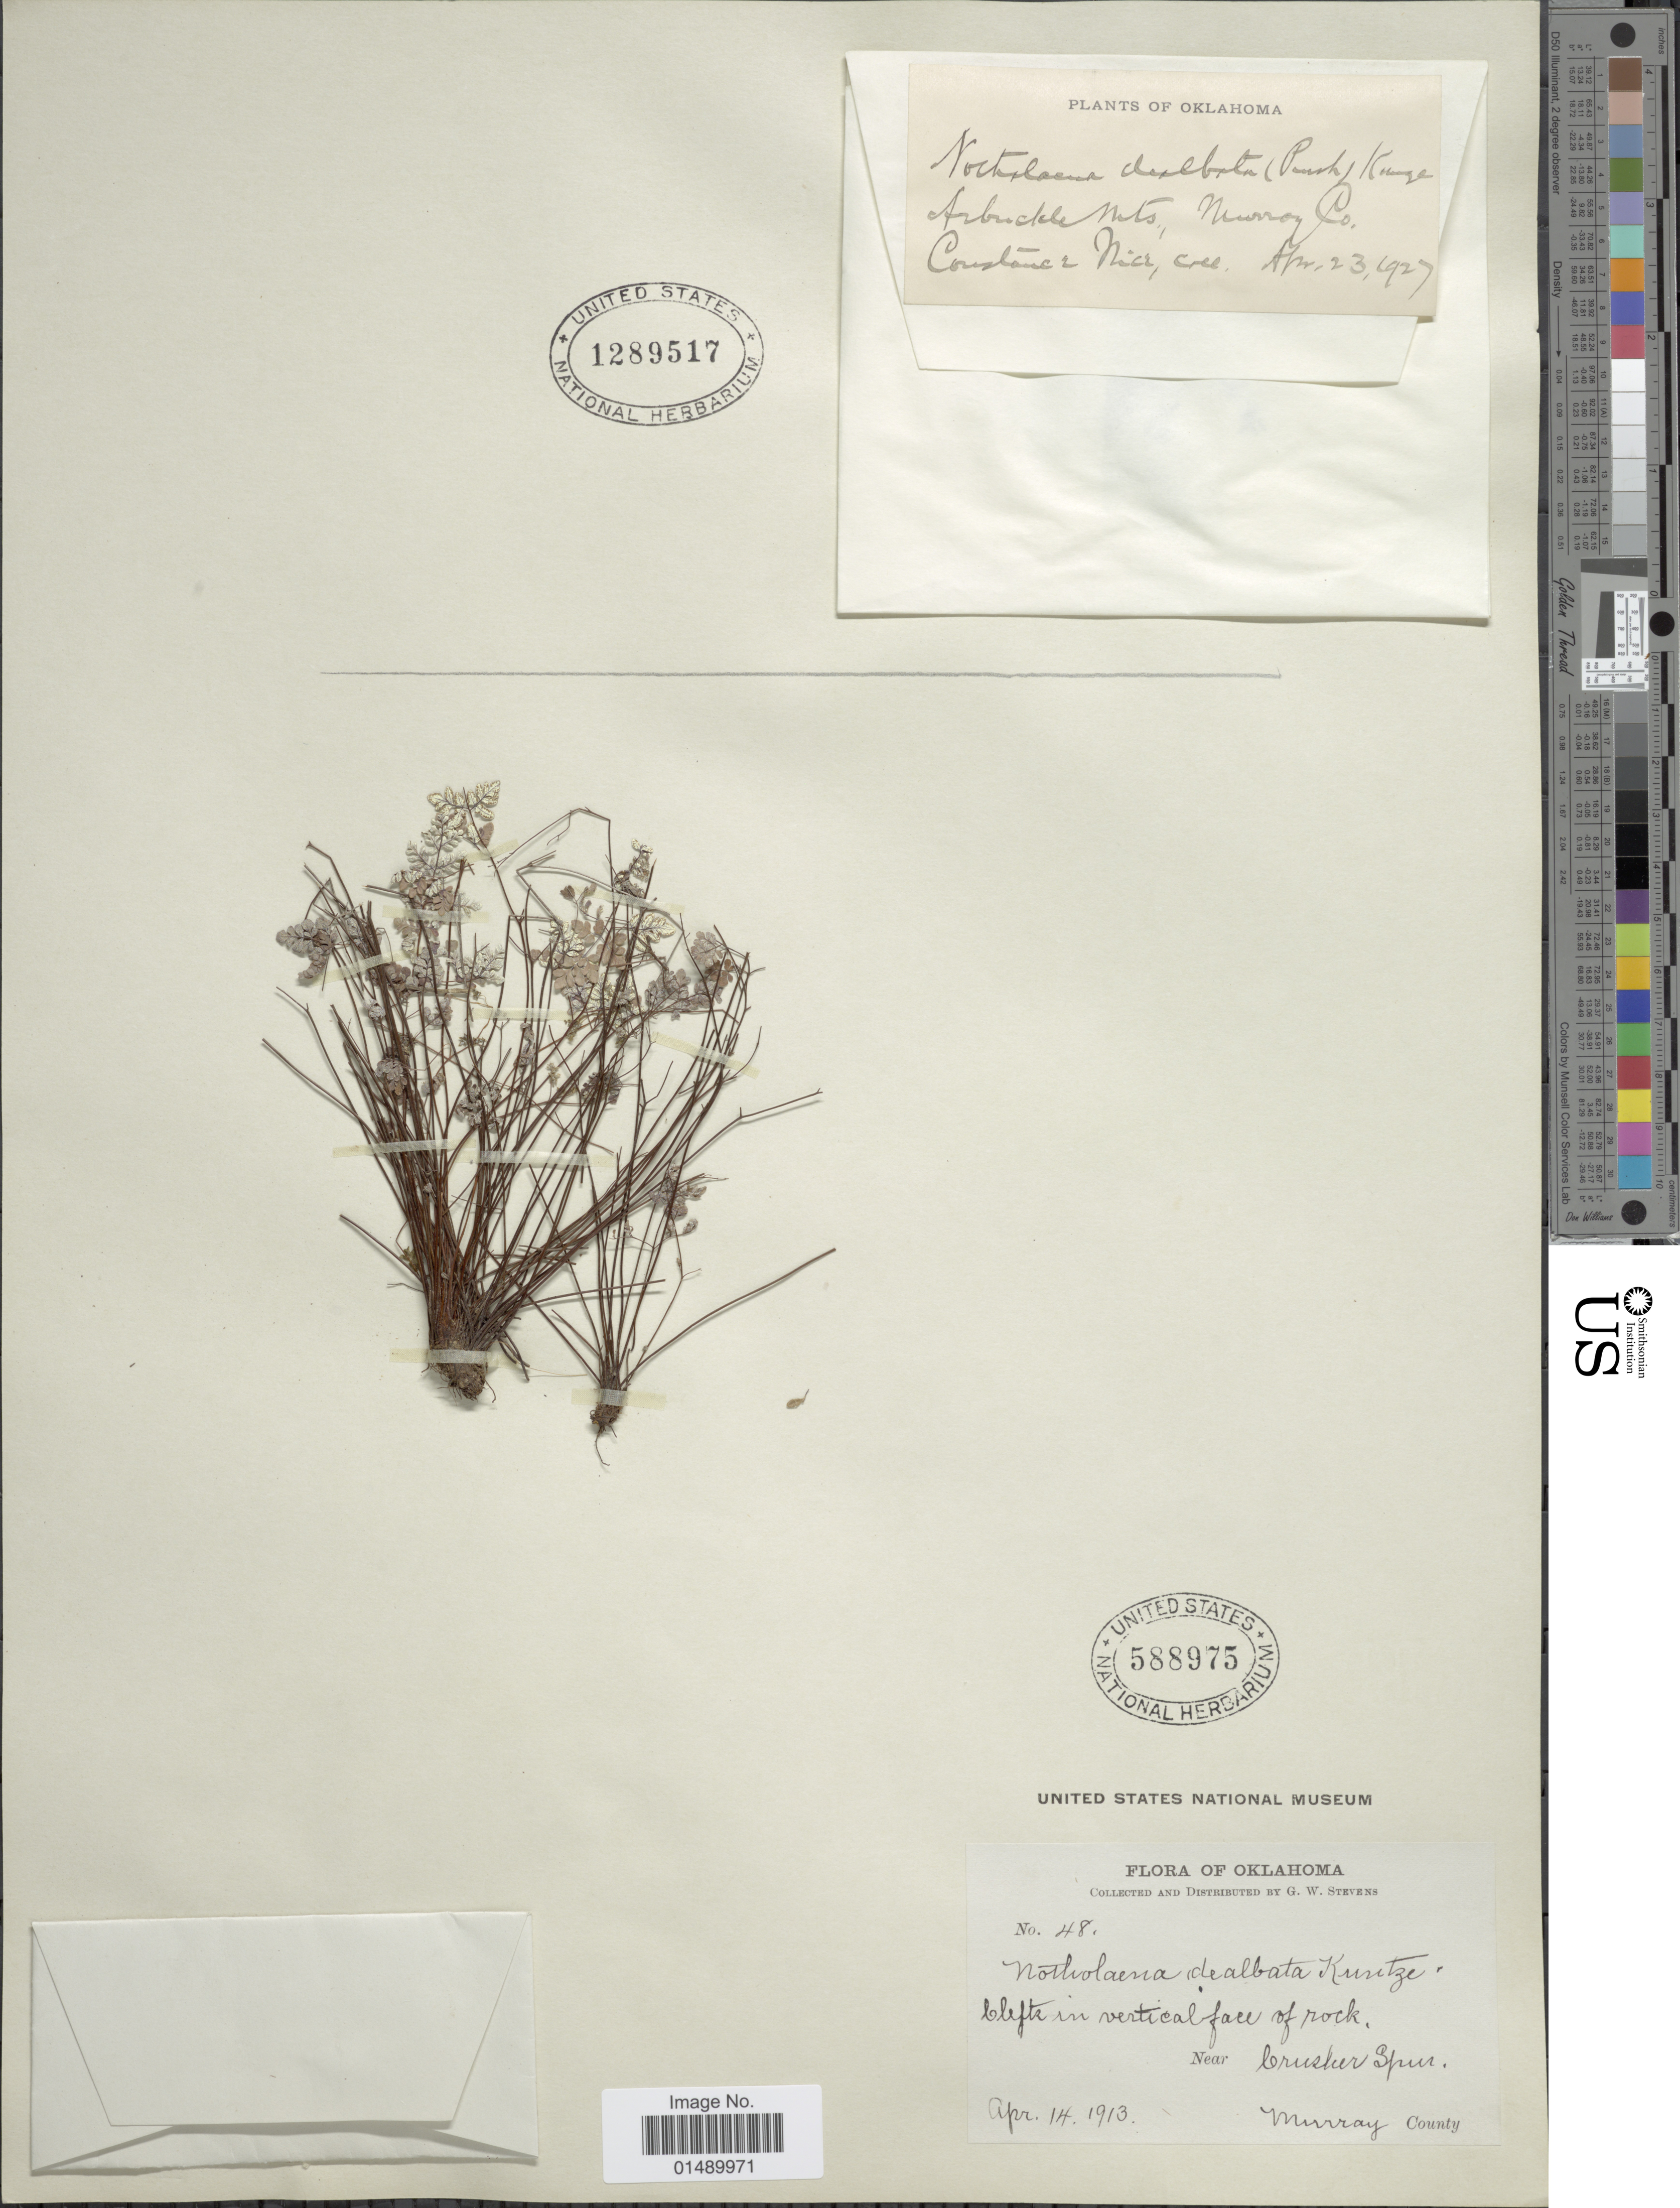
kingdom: Plantae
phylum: Tracheophyta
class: Polypodiopsida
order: Polypodiales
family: Pteridaceae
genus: Argyrochosma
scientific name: Argyrochosma dealbata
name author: (Pursh) Windham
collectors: C. Nice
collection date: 1927-04-23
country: United States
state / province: Oklahoma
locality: Arbuckle Mts., Murray County.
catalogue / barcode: US 1289517-2